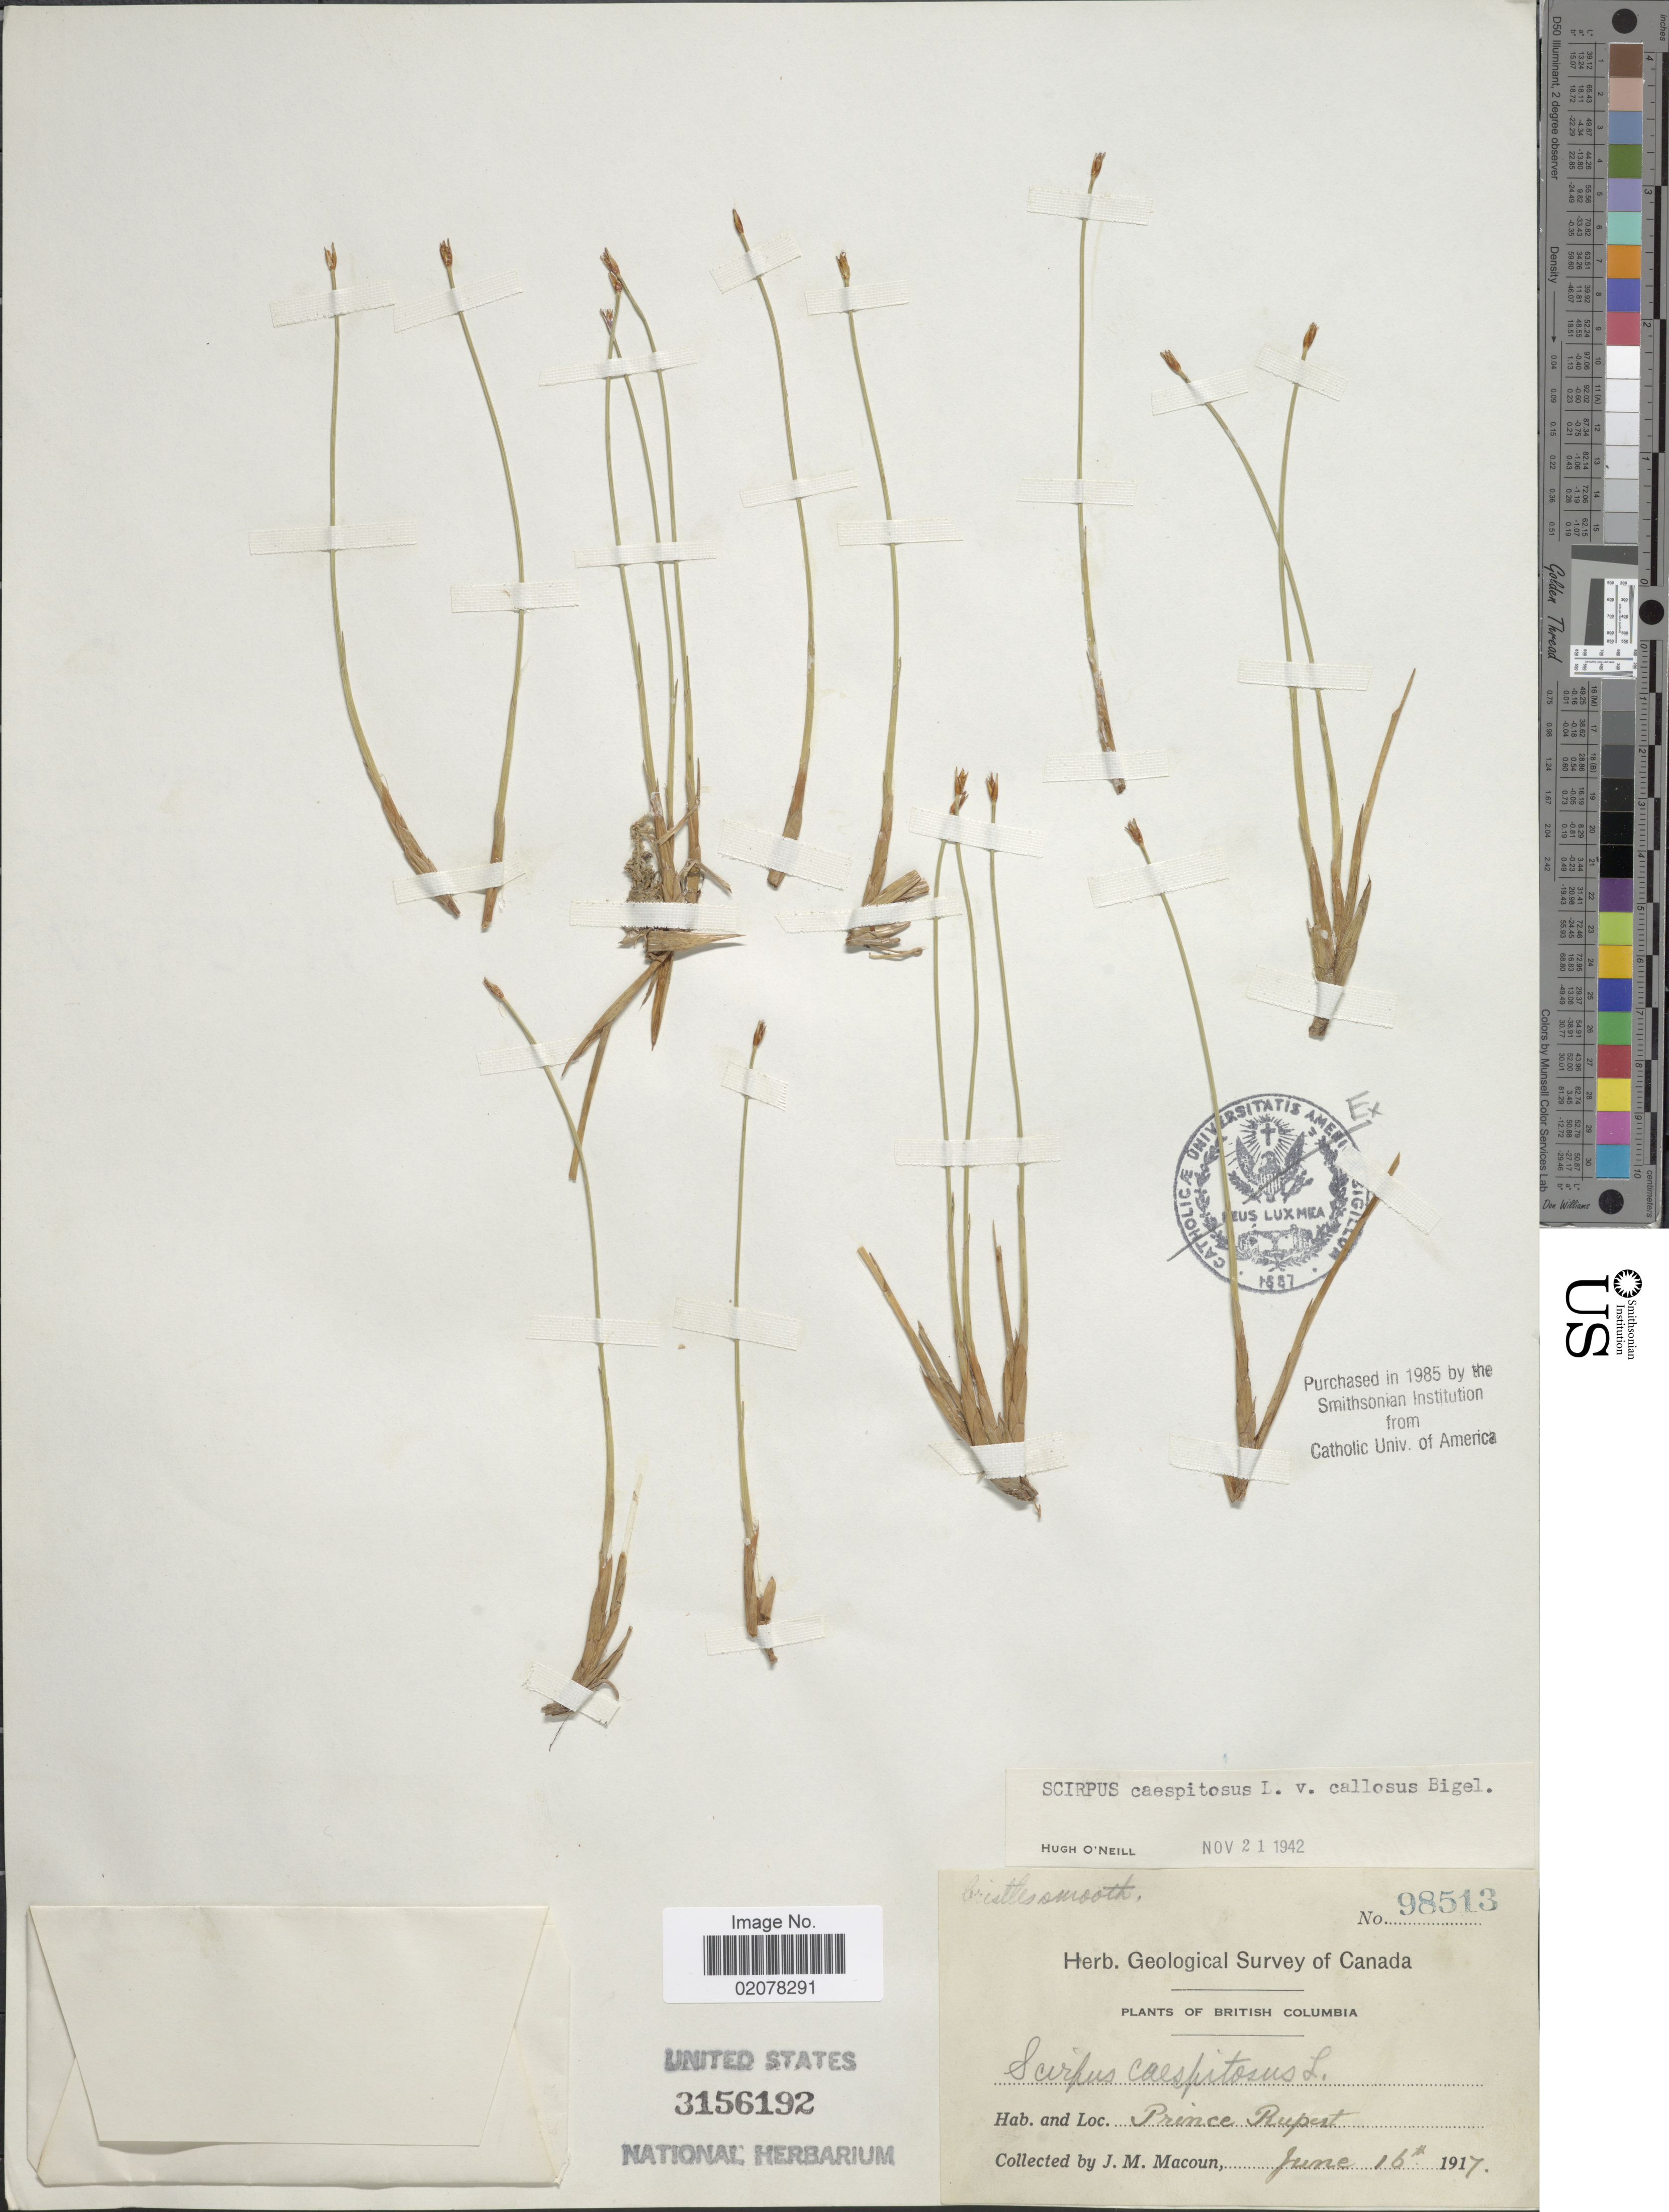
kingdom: Plantae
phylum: Tracheophyta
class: Liliopsida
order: Poales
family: Cyperaceae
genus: Trichophorum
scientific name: Trichophorum cespitosum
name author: (L.) Hartm.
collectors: J. M. Macoun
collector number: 98513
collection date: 1917-07-16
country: Canada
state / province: British Columbia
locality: Prince Rupert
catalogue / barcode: US 3156192